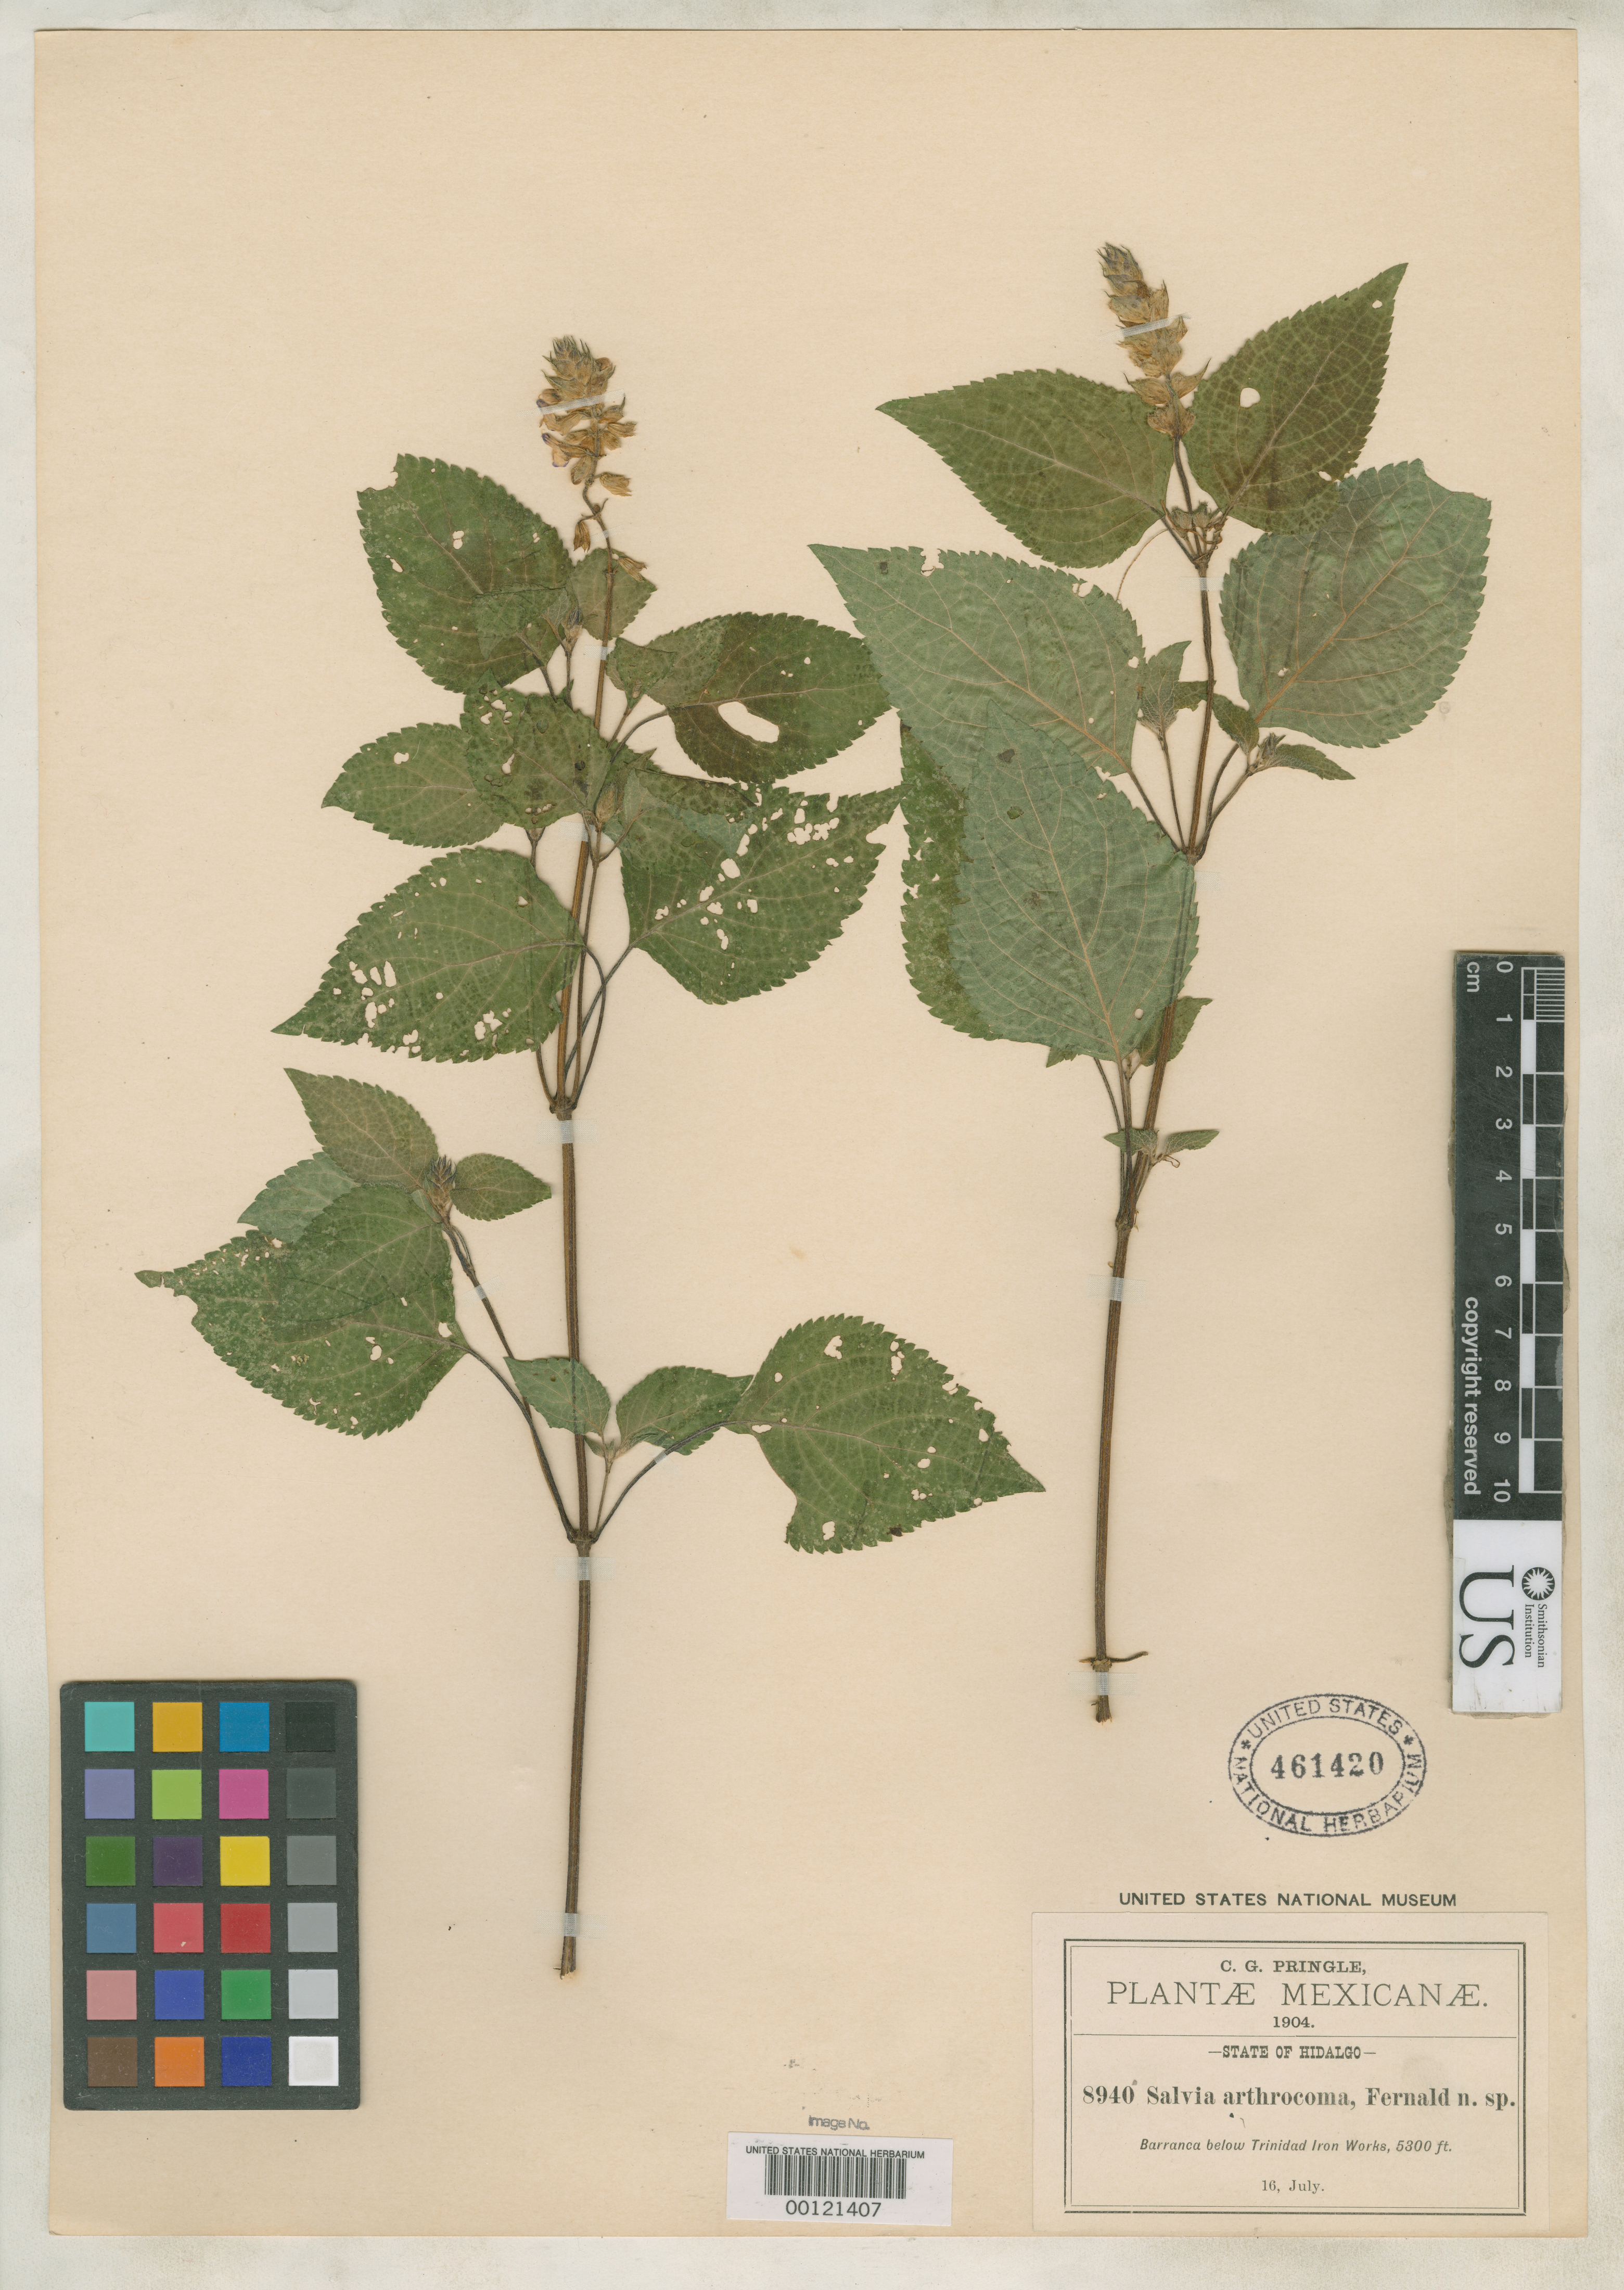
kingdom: Plantae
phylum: Tracheophyta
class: Magnoliopsida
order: Lamiales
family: Lamiaceae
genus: Salvia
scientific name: Salvia arthrocoma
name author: Fernald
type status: Isotype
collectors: C. G. Pringle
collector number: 8940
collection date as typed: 16 Jul 1904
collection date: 1904-07-16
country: Mexico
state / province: Hidalgo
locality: Barranca below Trinidad Iron Works.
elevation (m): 1615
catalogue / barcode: US 461420